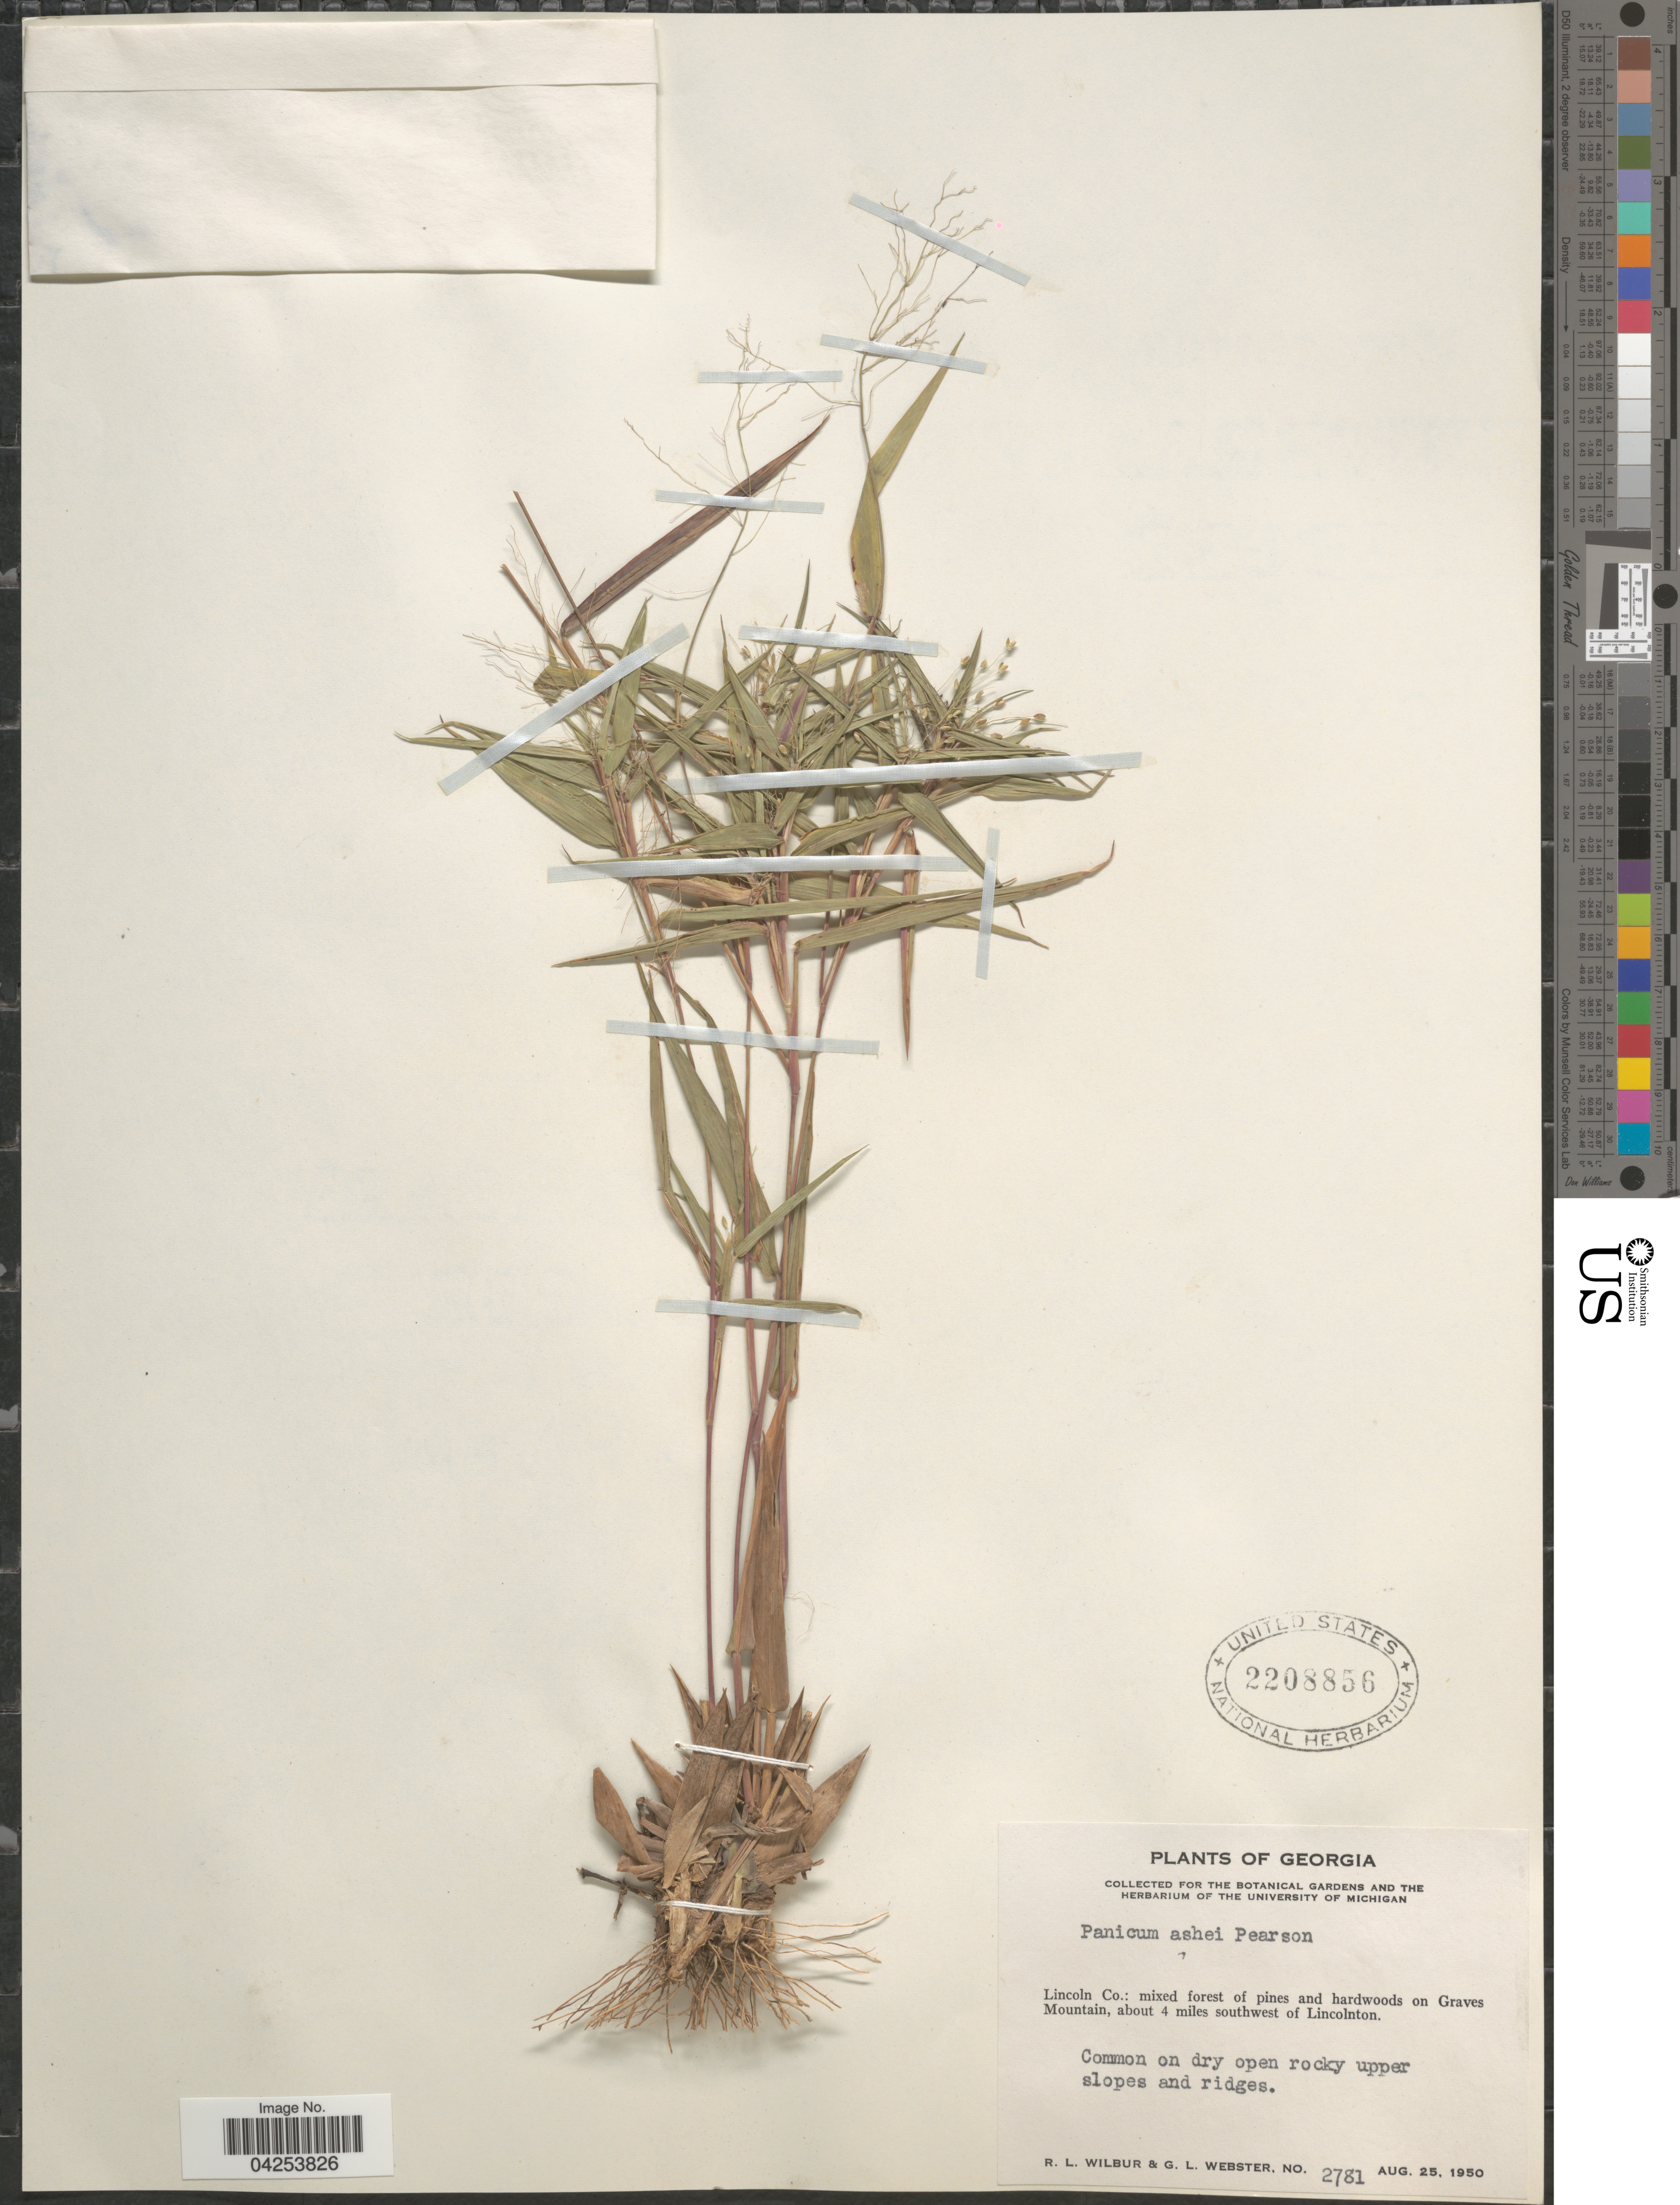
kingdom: Plantae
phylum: Tracheophyta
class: Liliopsida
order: Poales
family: Poaceae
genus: Dichanthelium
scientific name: Dichanthelium commutatum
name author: (Schult.) Gould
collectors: R. L. Wilbur & G. L. Webster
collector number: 2781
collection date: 1950-08-25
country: United States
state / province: Georgia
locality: Lincoln Co.: mixed forest of pines and hardwoods on Graves Mountain, about 4 miles southwest of Lincolntown. Common on dry open rocky upper slopes and ridges.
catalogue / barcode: US 2208856